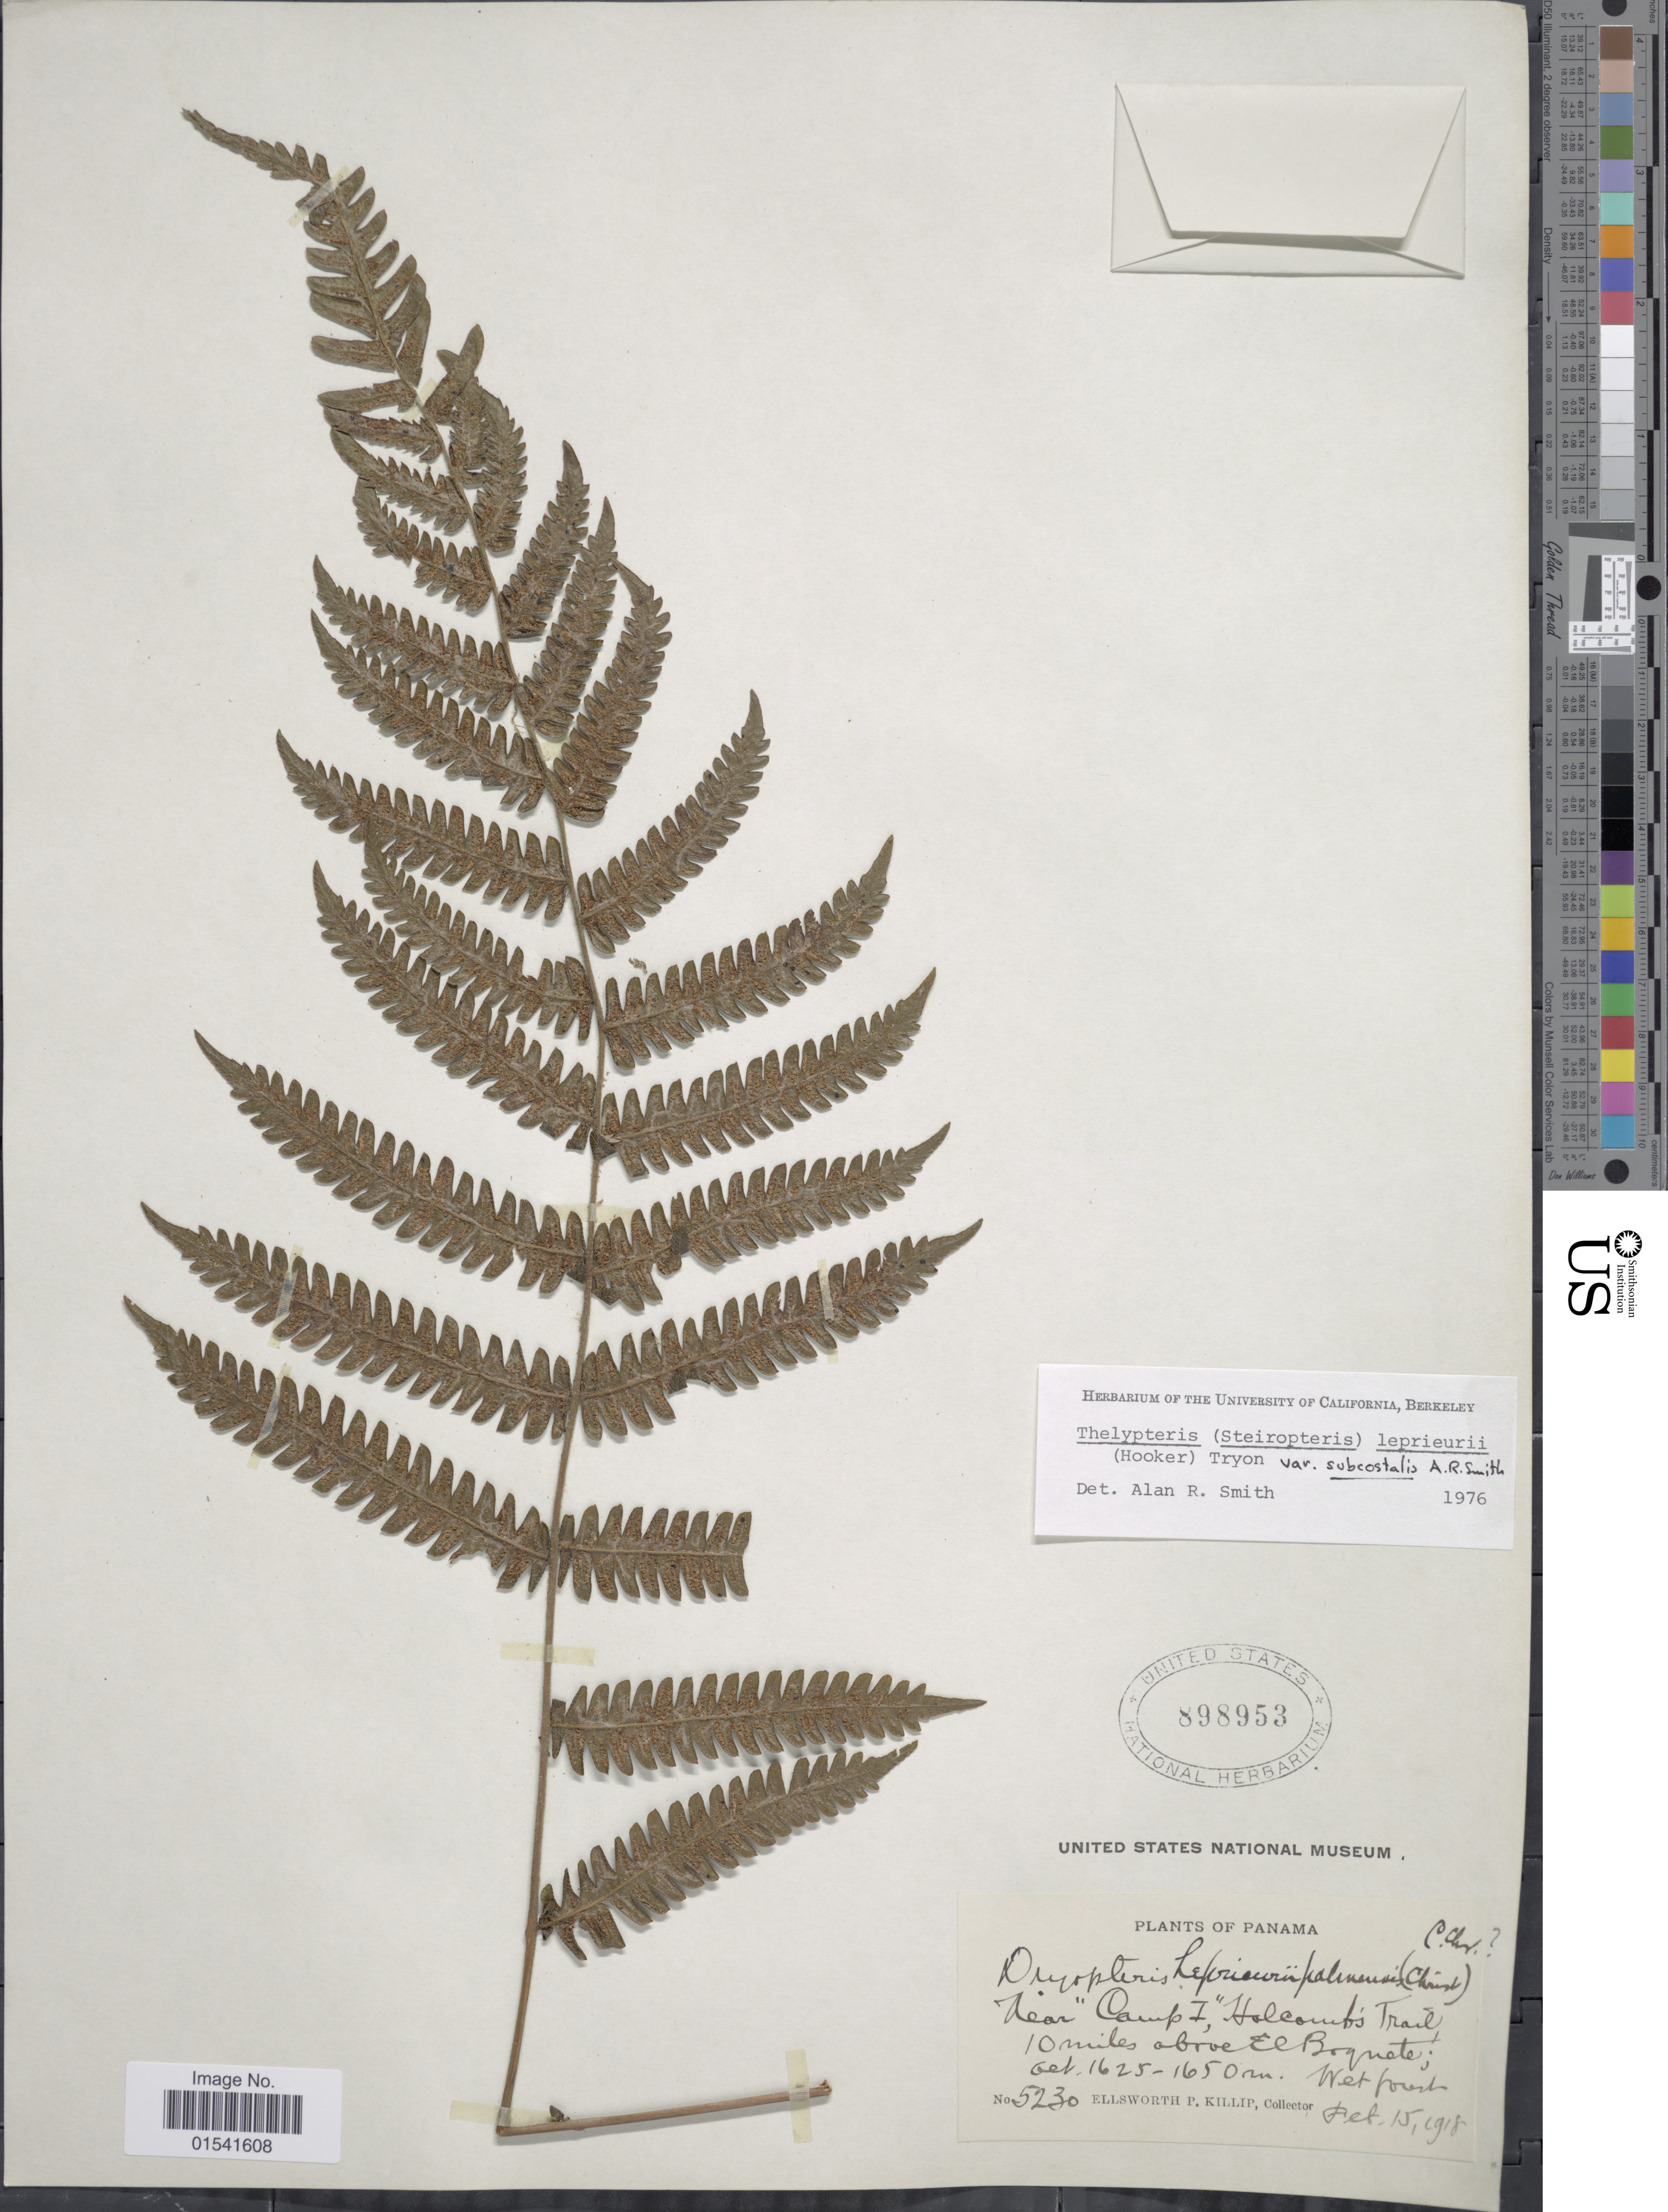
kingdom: Plantae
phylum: Tracheophyta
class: Polypodiopsida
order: Polypodiales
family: Thelypteridaceae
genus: Steiropteris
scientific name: Steiropteris leprieurii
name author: (Hook. f.) Pic. Serm.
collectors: E. P. Killip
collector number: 5230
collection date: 1918-02-15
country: Panama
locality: Near 'Camp I', Holcomb's Trail, 10 miles above El Boquete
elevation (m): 1625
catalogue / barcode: US 898953